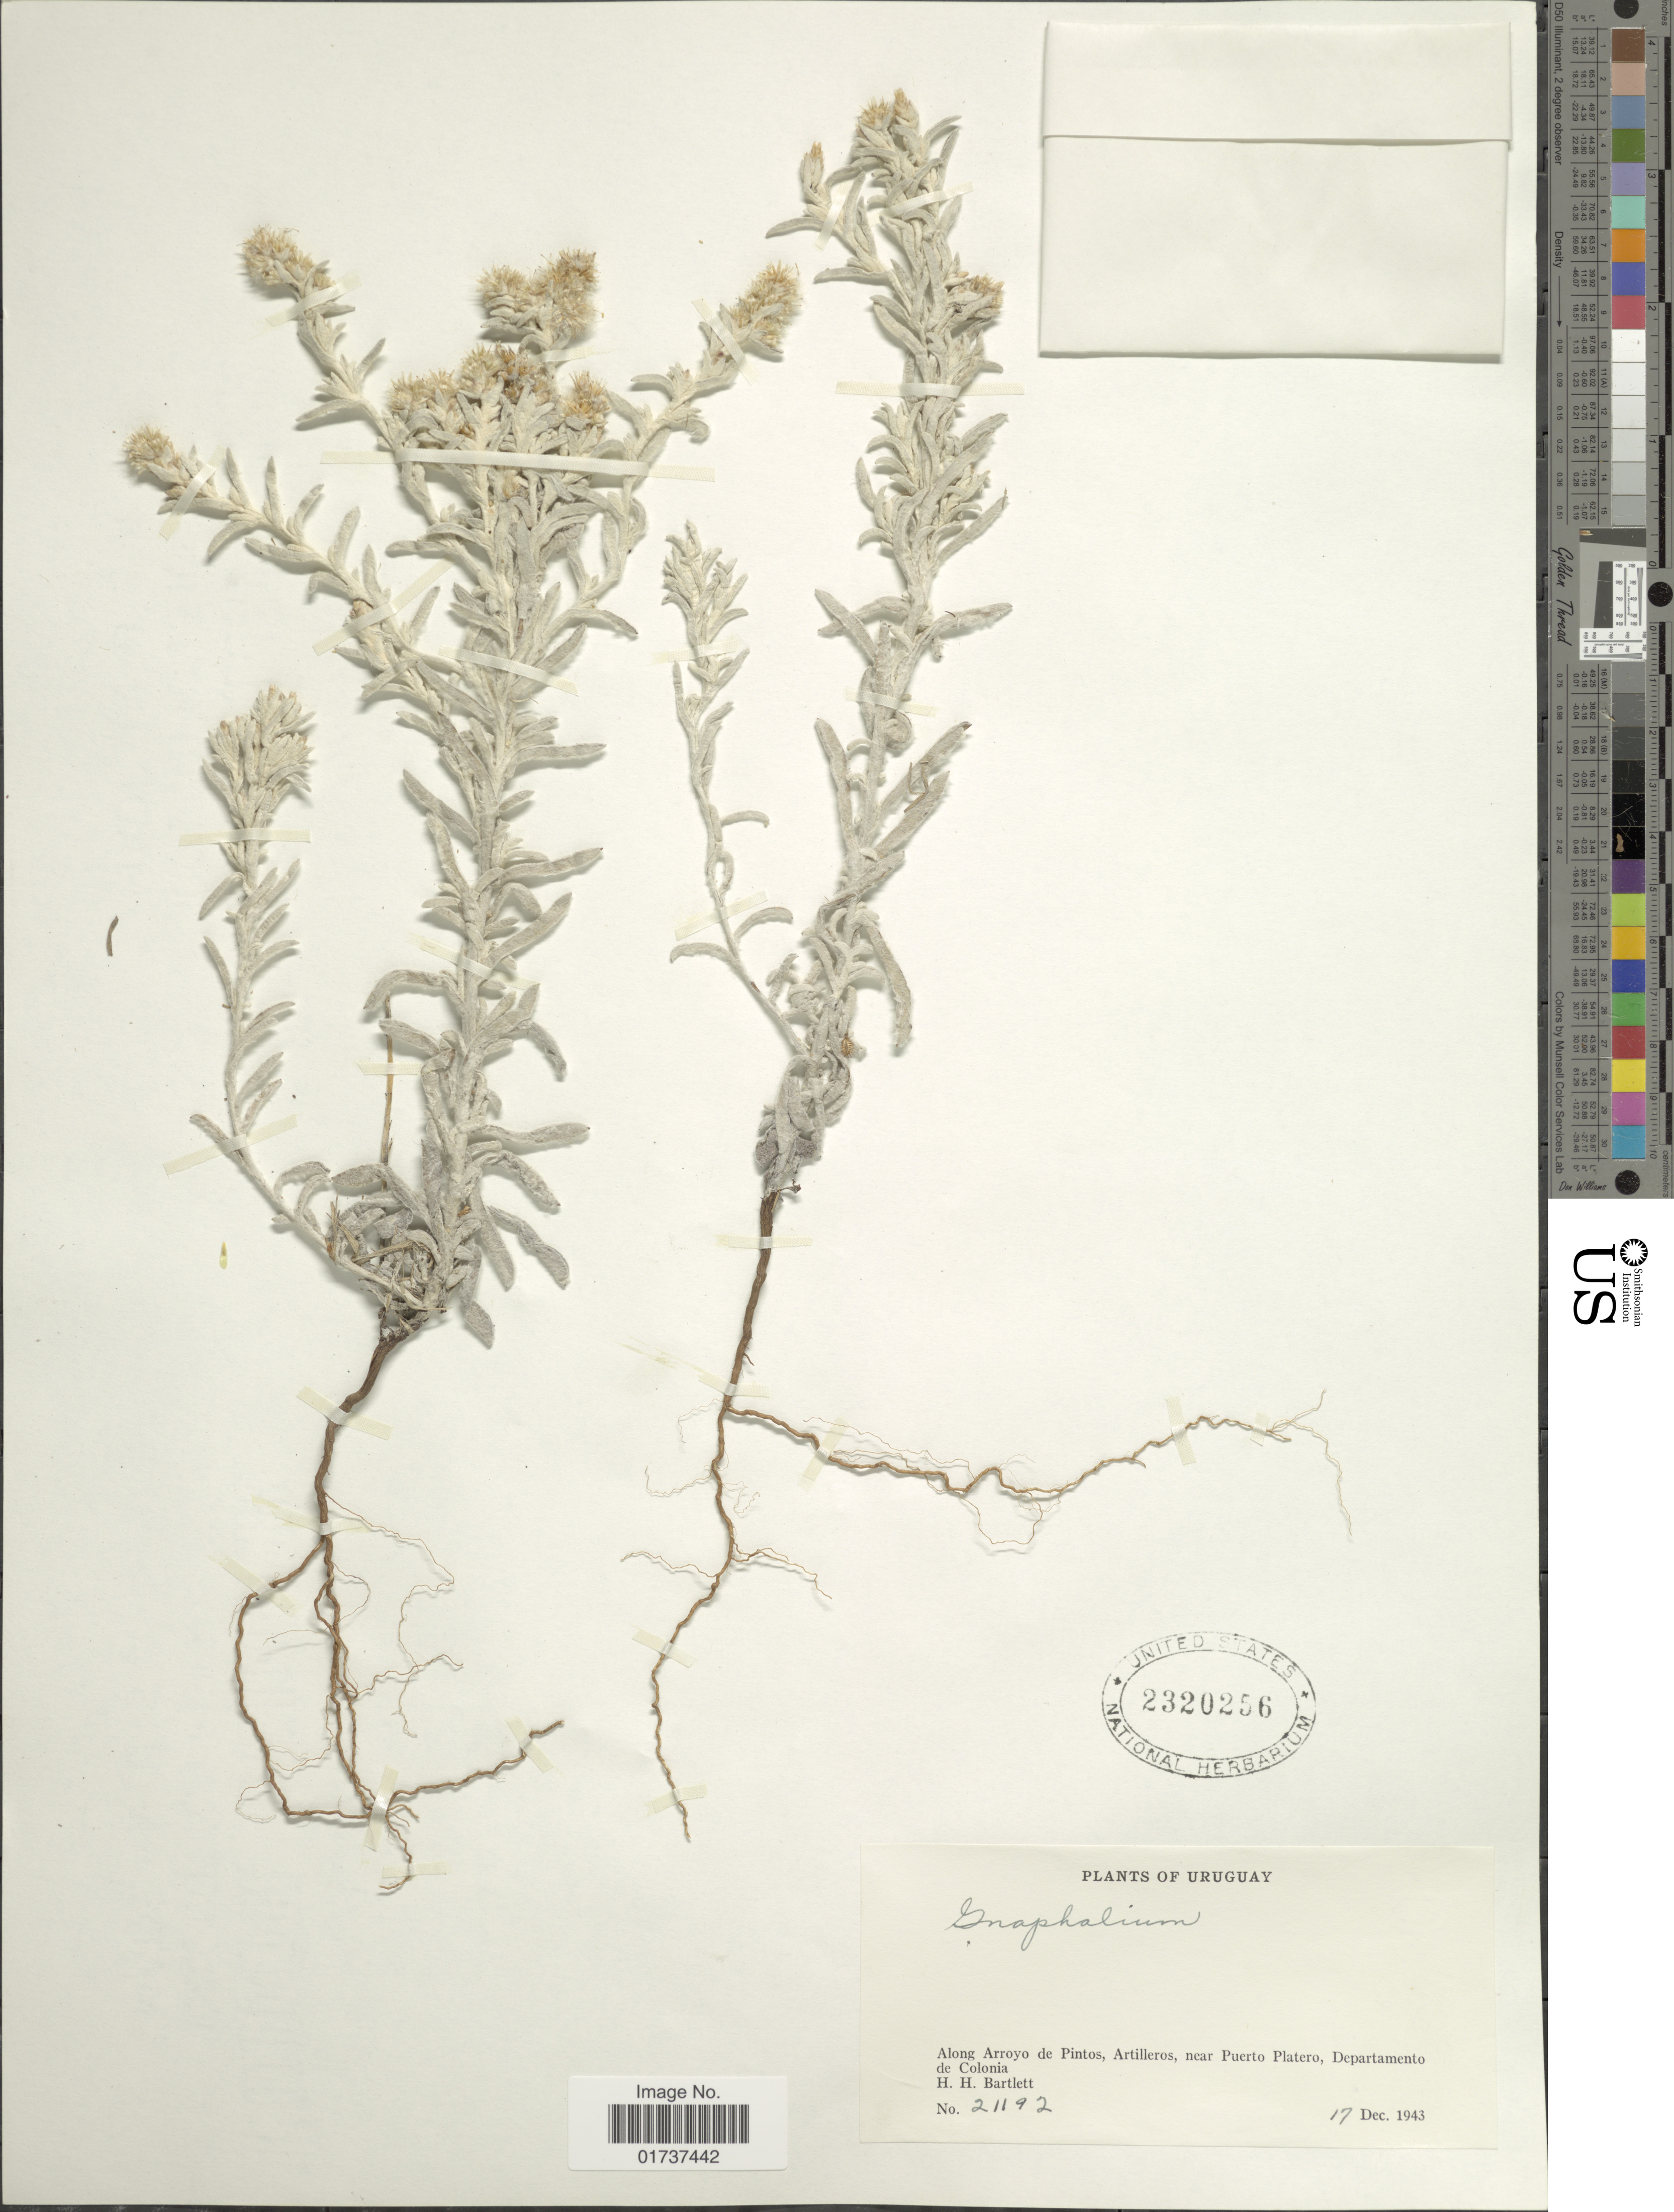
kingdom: Plantae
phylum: Tracheophyta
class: Magnoliopsida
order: Asterales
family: Asteraceae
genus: Gnaphalium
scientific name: Gnaphalium sp.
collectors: H. H. Bartlett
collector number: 21192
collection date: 1943-12-17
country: Uruguay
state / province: Colonia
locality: Along Arroyo de Pintos, Artilleros, near Puerto Platero, Departamento de Colonia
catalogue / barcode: US 2320256